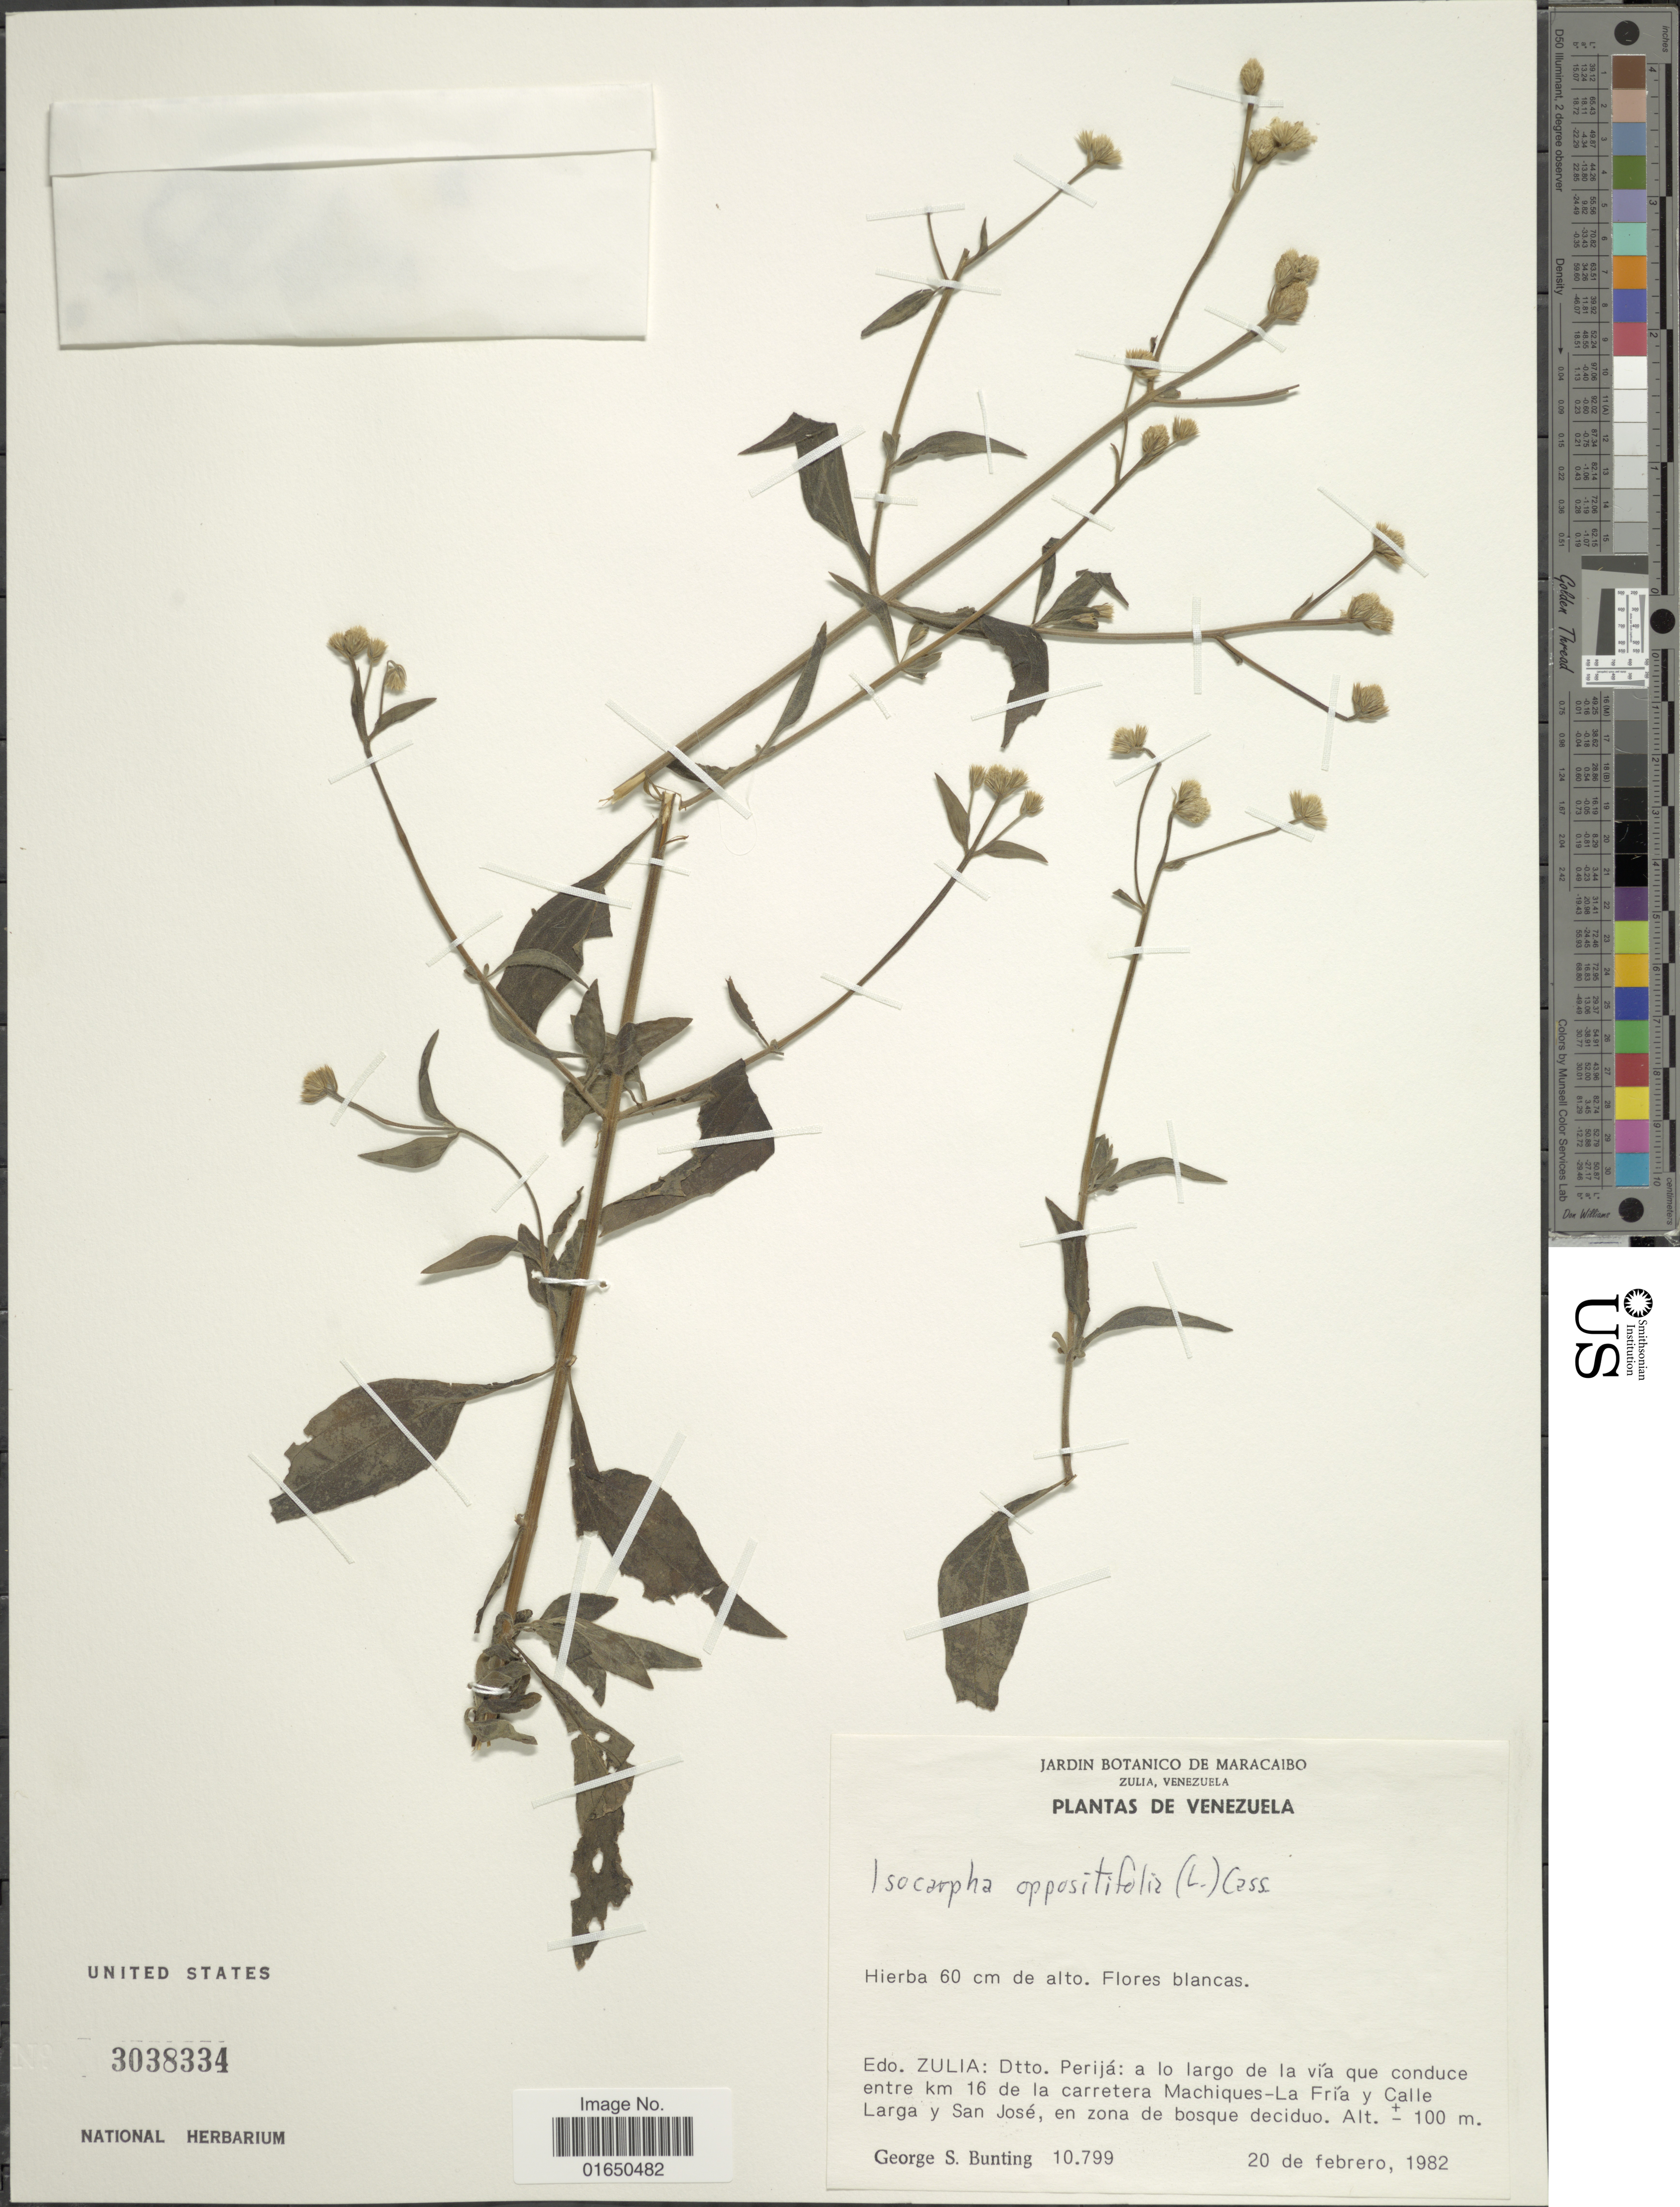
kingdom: Plantae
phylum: Tracheophyta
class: Magnoliopsida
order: Asterales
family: Asteraceae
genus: Isocarpha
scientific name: Isocarpha oppositifolia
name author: (L.) Cass.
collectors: G. S. Bunting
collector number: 10799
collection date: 1982-02-20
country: Venezuela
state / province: Zulia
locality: Perija; a lo largo de la via que conduce entre km 16 de la carretera Machiques- La Fria y Calle Larga y San Jose, en zona de bosque deciduo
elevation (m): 100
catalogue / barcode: US 3038334